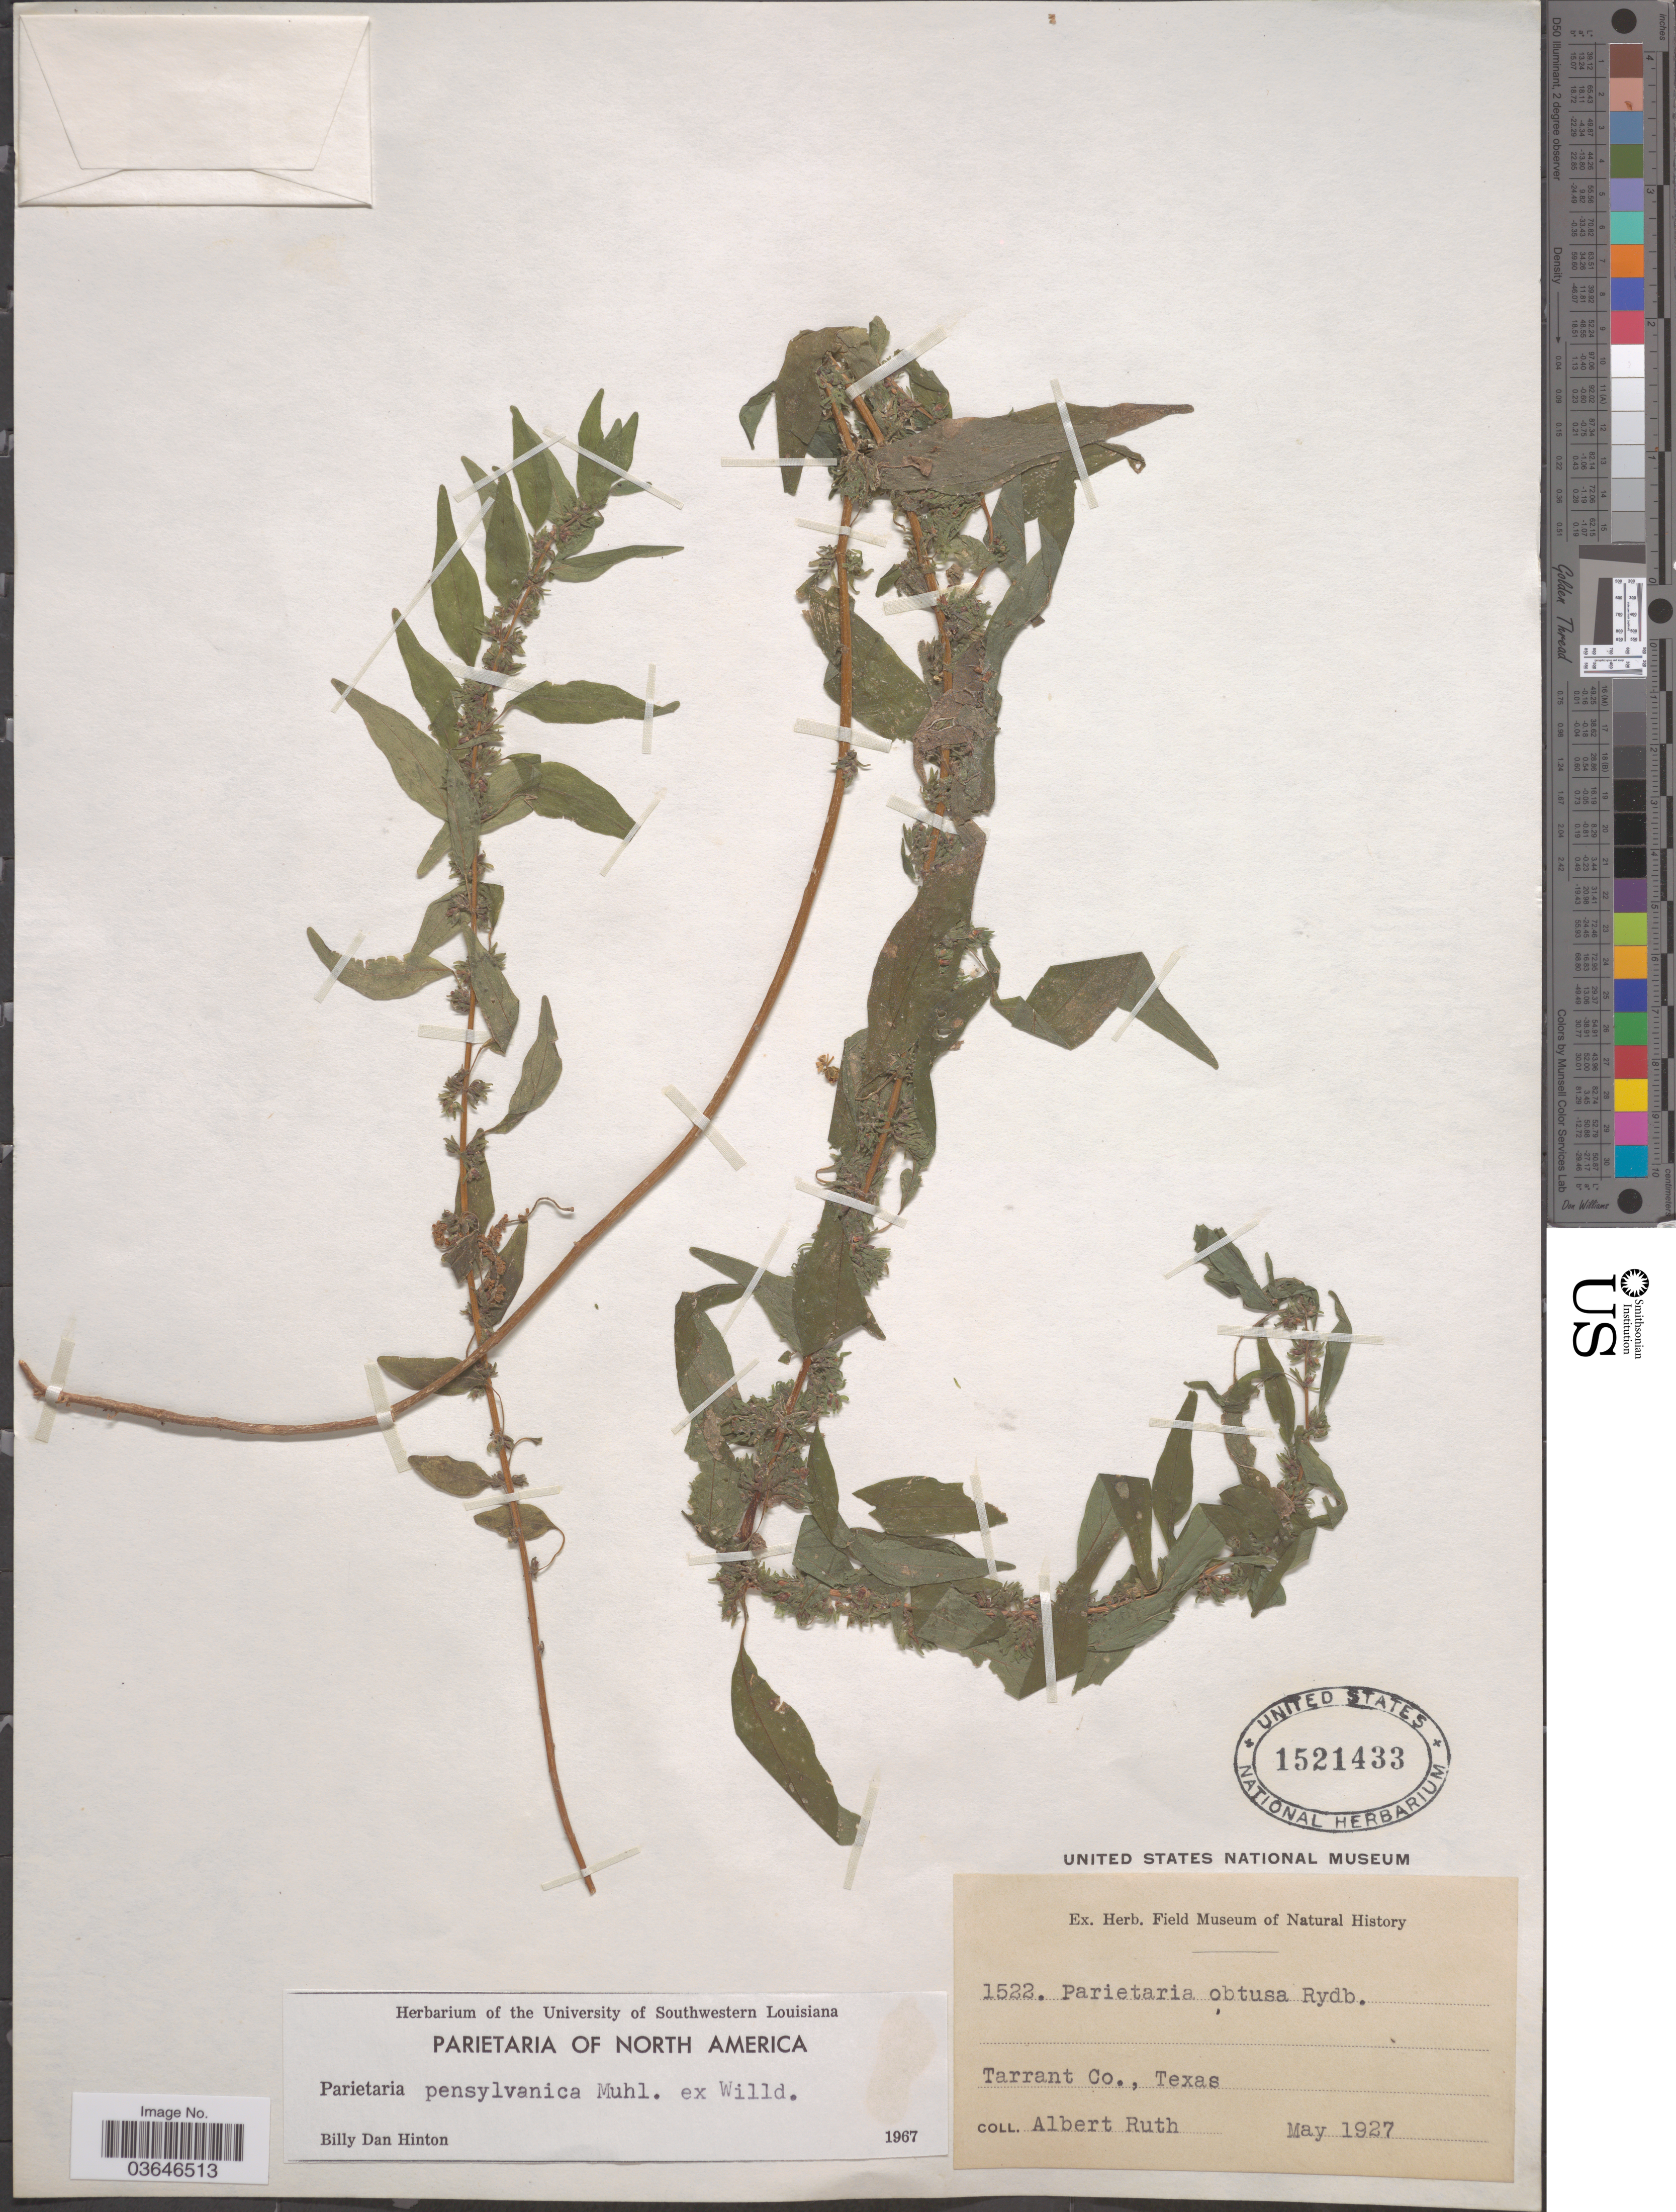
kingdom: Plantae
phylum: Tracheophyta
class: Magnoliopsida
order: Rosales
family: Urticaceae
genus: Parietaria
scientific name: Parietaria pensylvanica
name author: Muhl. ex Willd.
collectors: A. Ruth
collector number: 1522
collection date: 1927-05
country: United States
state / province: Texas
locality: Tarrant Co.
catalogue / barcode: US 1521433